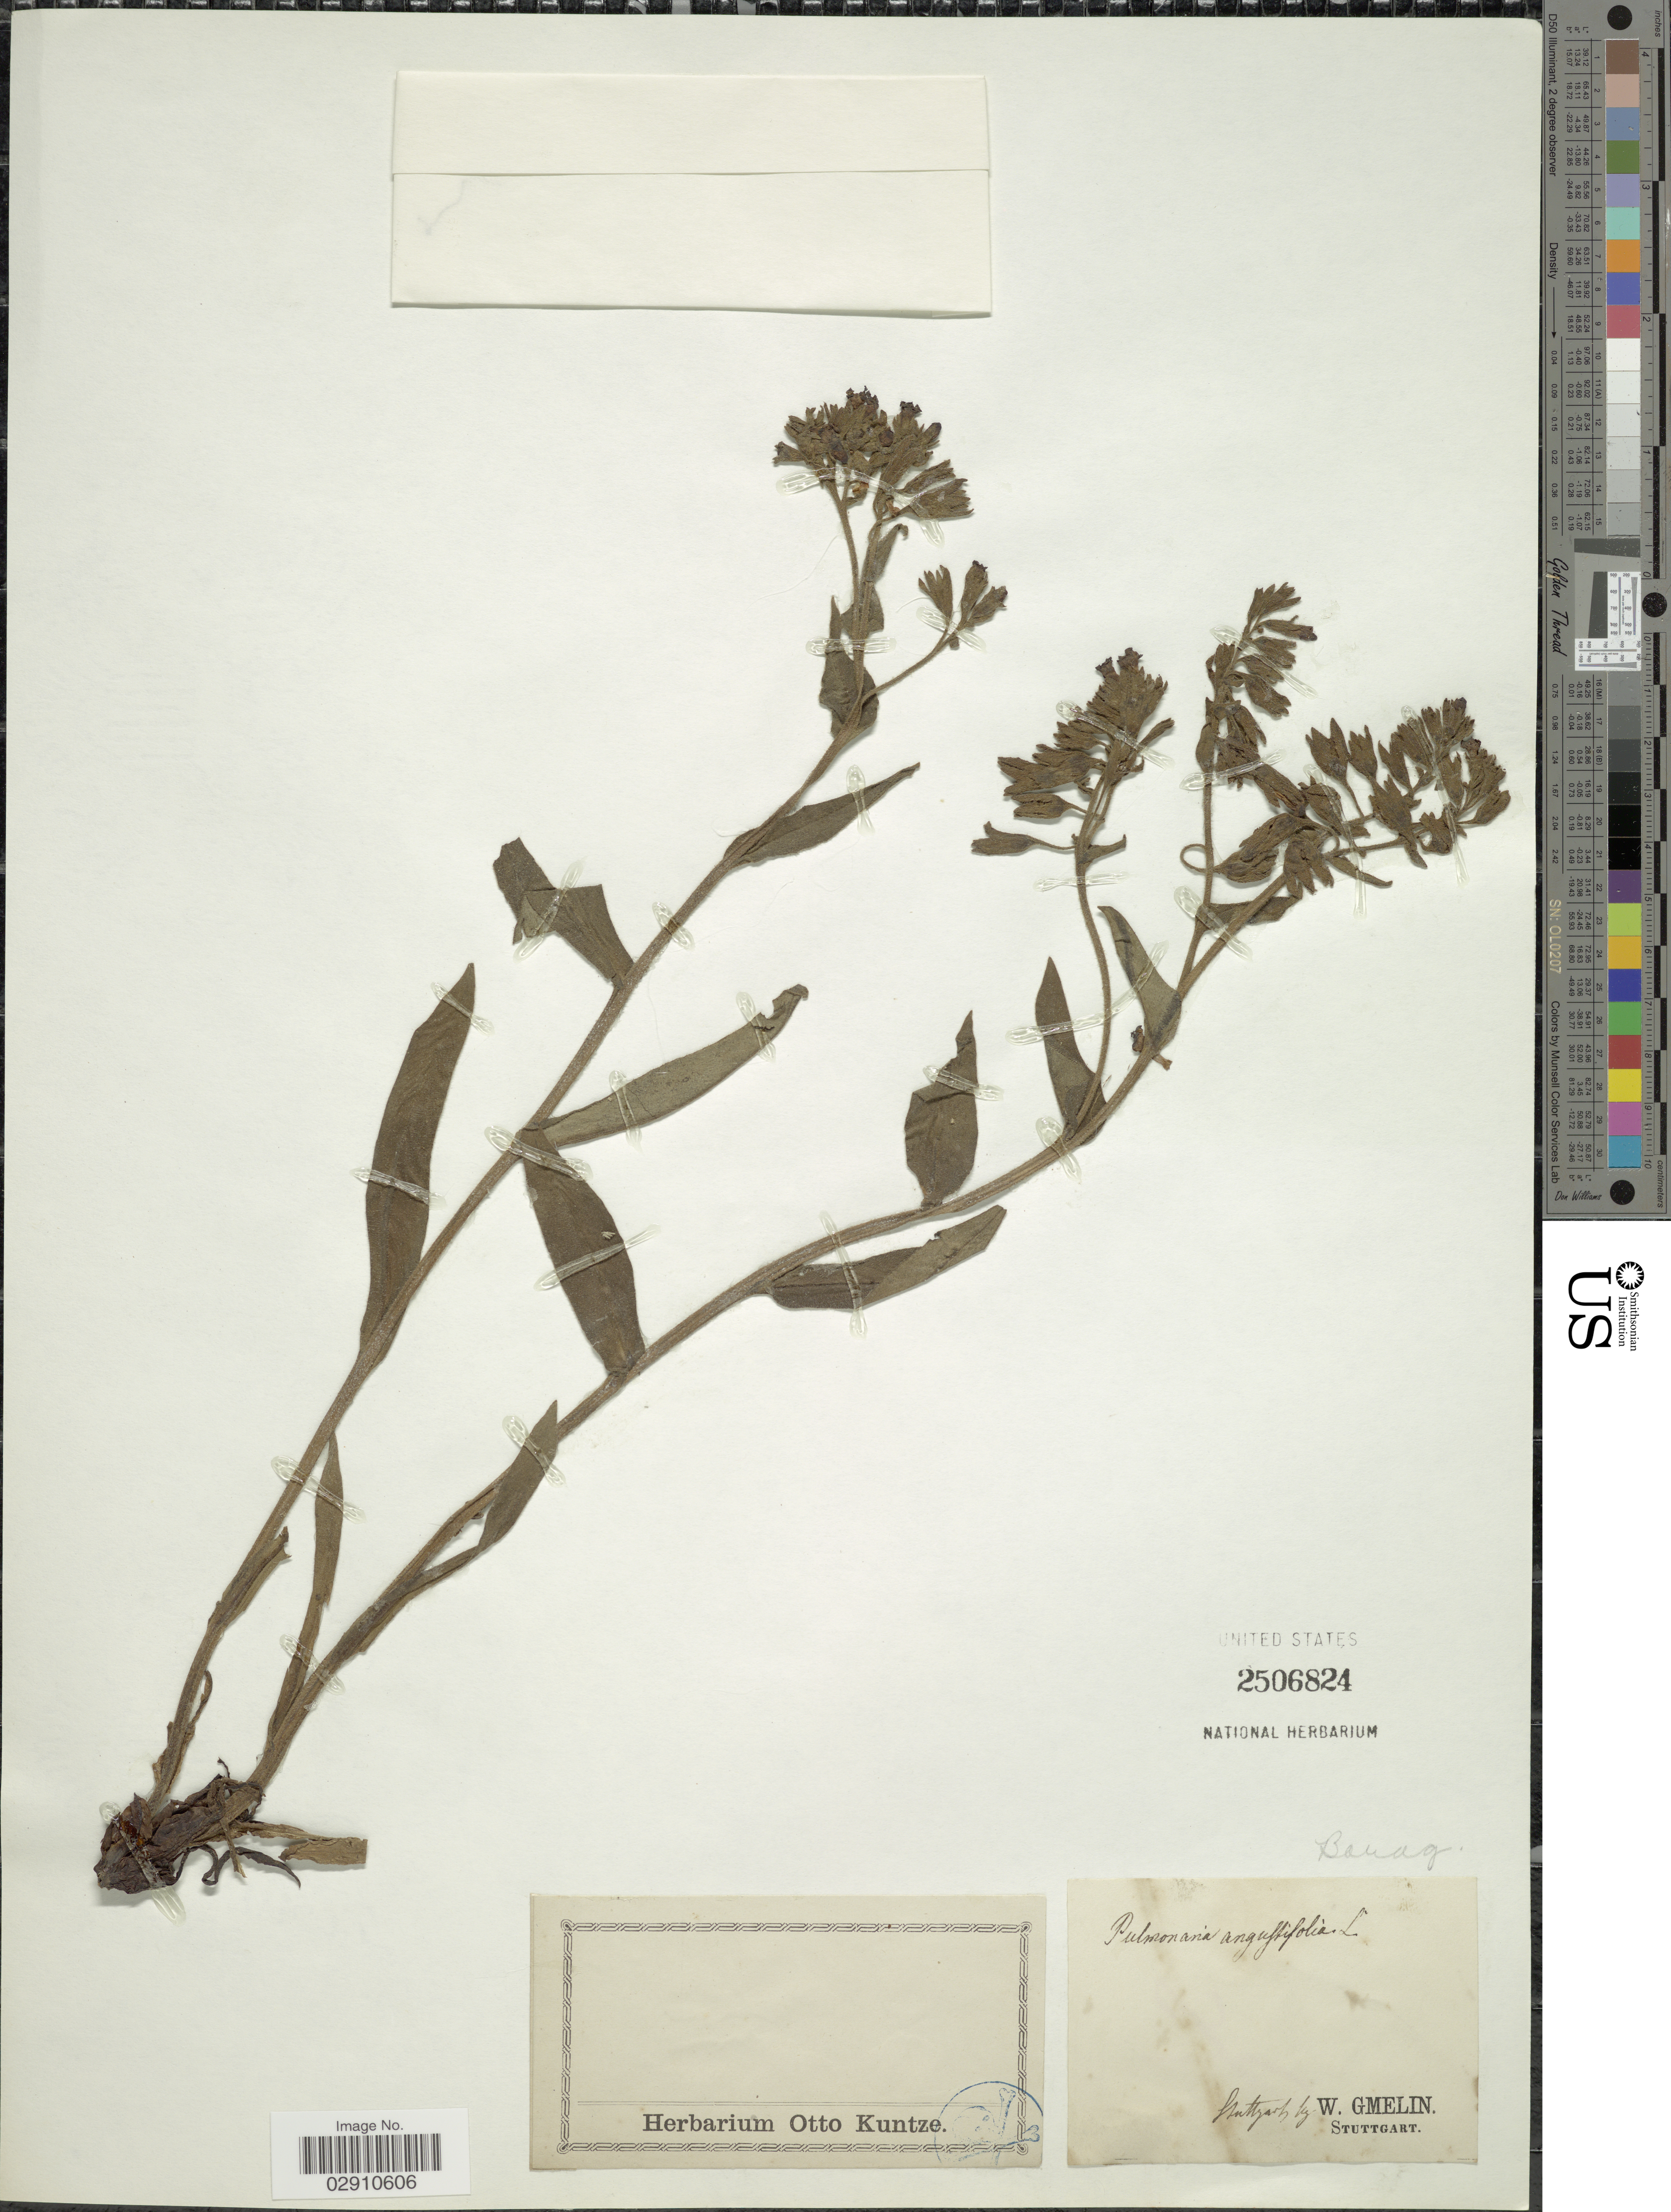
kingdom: Plantae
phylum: Tracheophyta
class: Magnoliopsida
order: Boraginales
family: Boraginaceae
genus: Pulmonaria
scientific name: Pulmonaria angustifolia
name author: L.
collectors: W. Gmelin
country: Germany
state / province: Baden-Württemberg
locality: Stuttgart.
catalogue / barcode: US 2506824